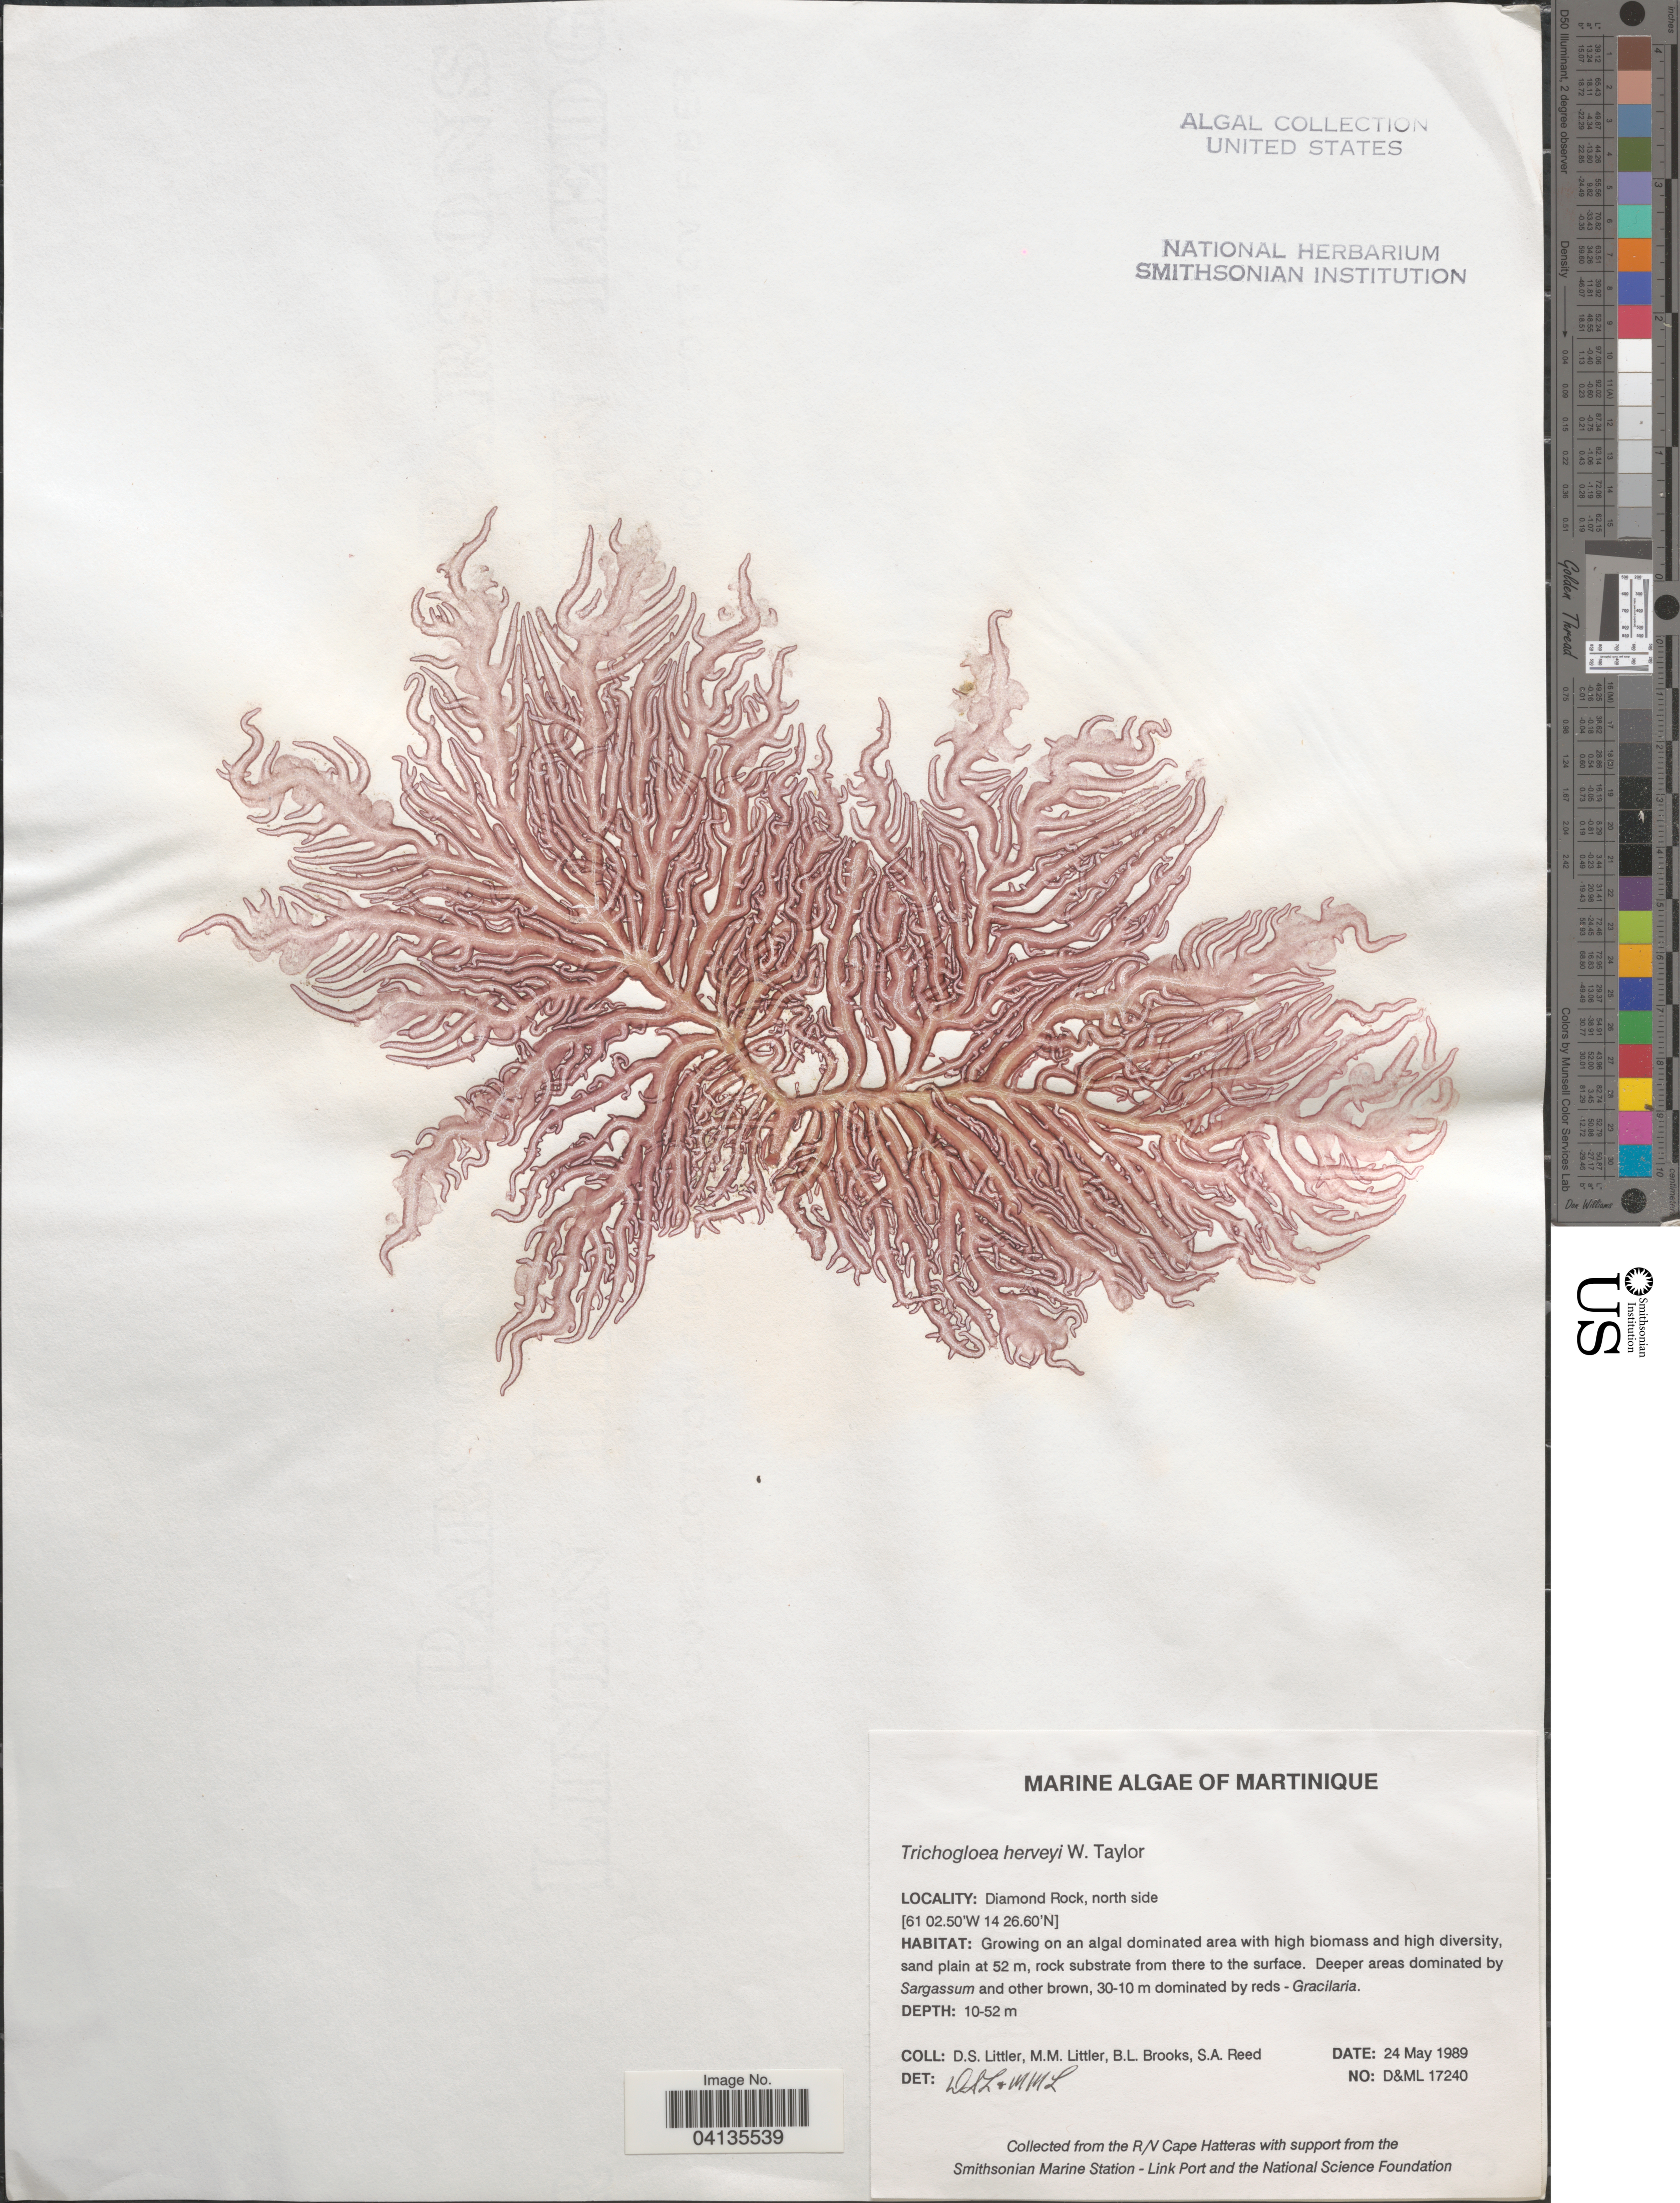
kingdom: Plantae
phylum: Rhodophyta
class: Florideophyceae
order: Nemaliales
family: Liagoraceae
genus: Trichogloea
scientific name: Trichogloea herveyi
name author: W.R. Taylor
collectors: D. S. Littler, B. Brooks & S. Reed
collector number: D&ML17240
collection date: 1989-05-24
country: Martinique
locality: Diamond Rock, north side.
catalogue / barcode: US 328563